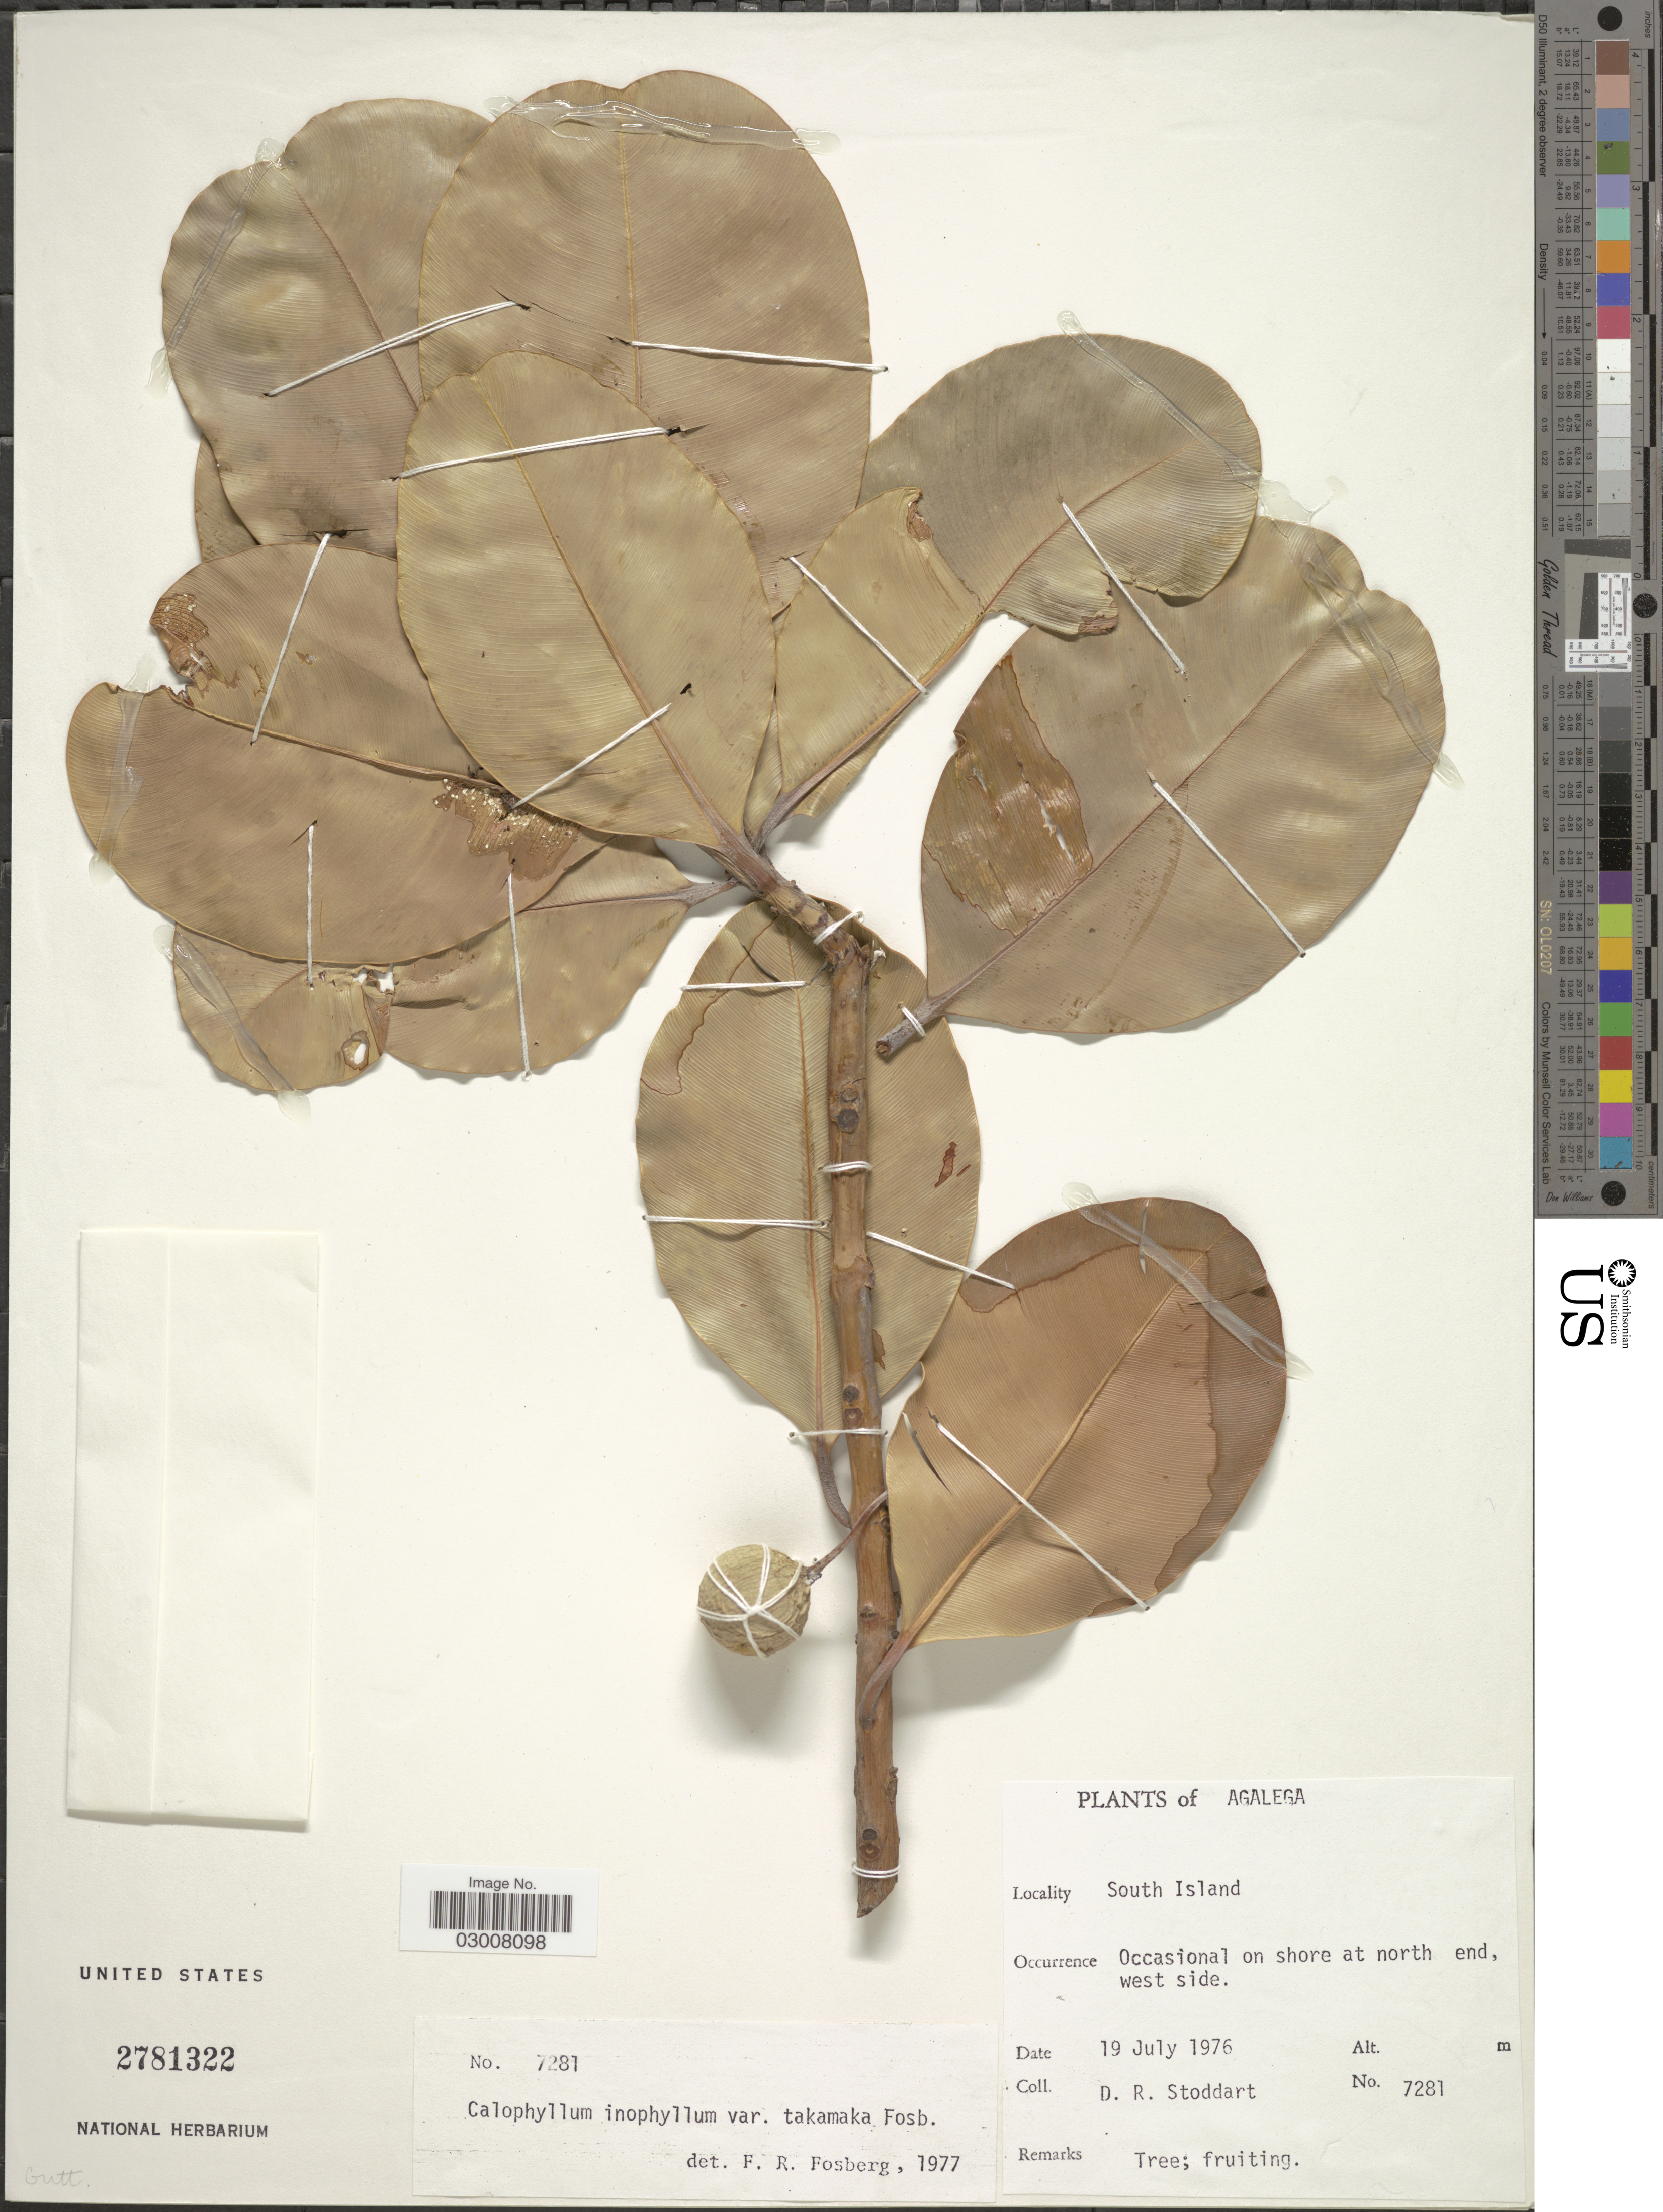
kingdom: Plantae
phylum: Tracheophyta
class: Magnoliopsida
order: Malpighiales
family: Calophyllaceae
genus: Calophyllum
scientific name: Calophyllum inophyllum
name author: L.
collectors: D. R. Stoddart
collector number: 7281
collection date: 1976-07-19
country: Mauritius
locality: Agalega, South Island, Occasional on shore at north end, west side.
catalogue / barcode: US 2781322